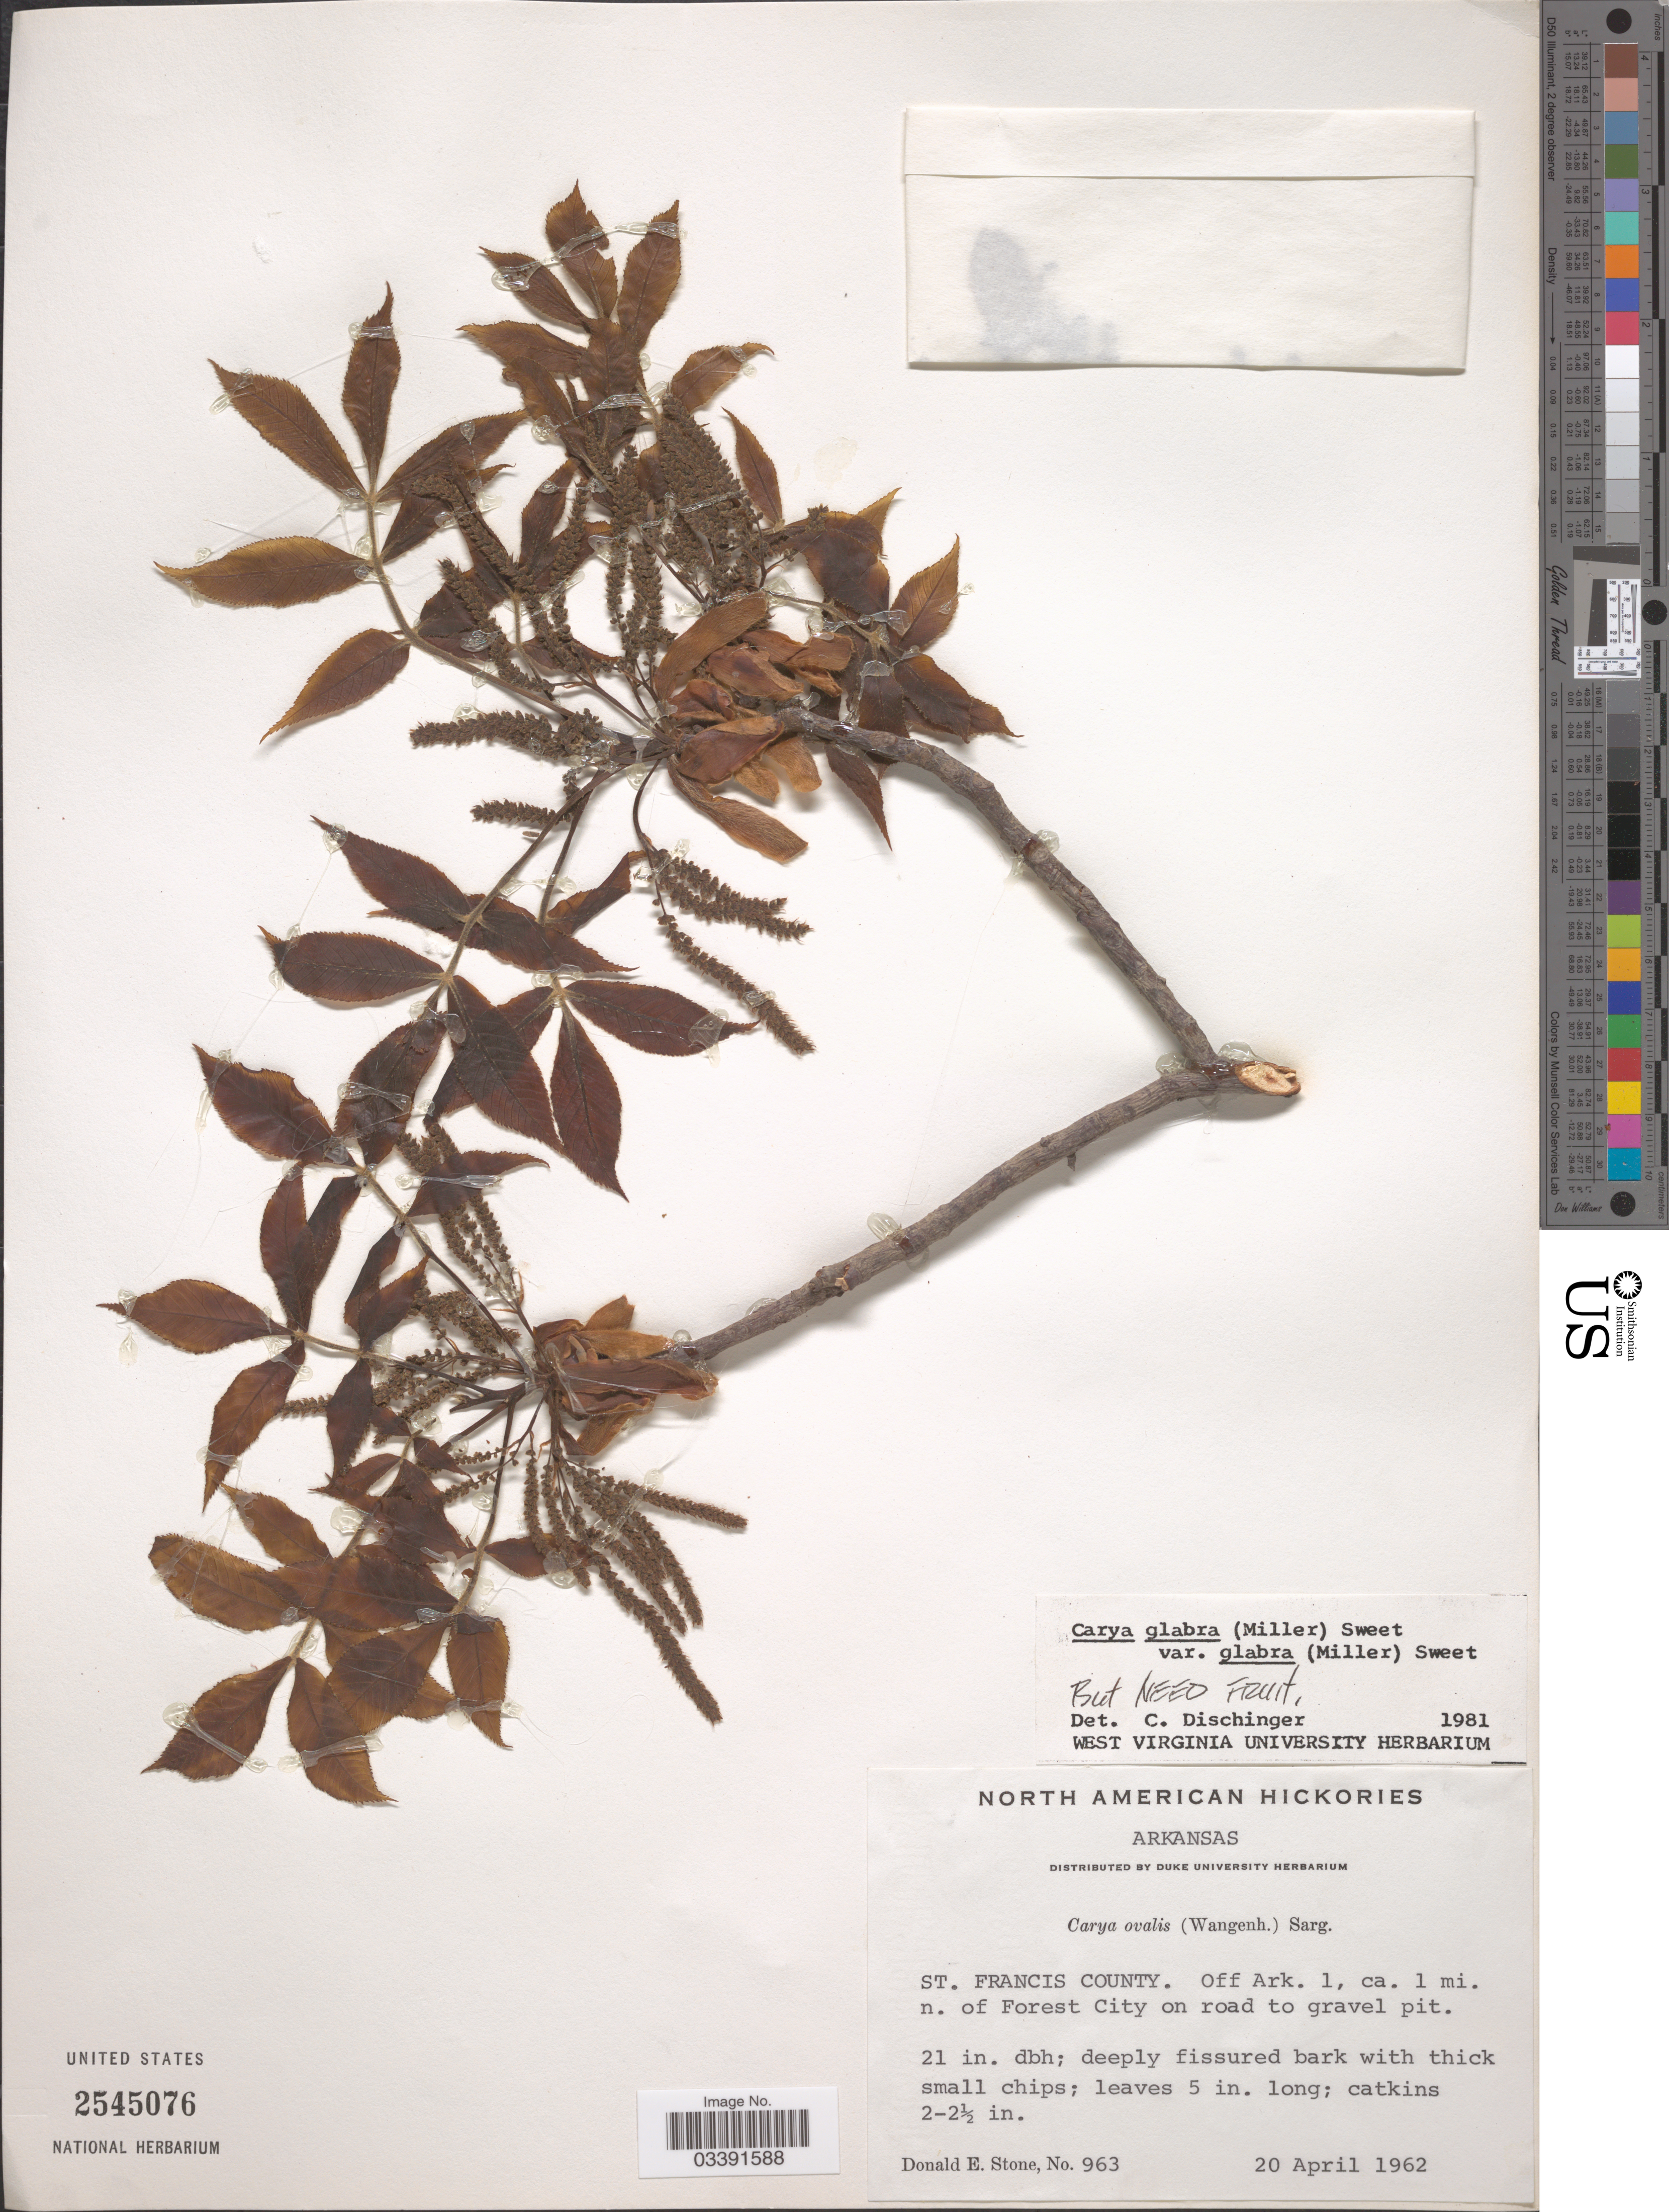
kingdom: Plantae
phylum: Tracheophyta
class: Magnoliopsida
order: Fagales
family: Juglandaceae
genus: Carya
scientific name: Carya glabra var. glabra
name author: (Mill.) Sweet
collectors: D. Stone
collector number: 963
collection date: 1962-04-20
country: United States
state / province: Arkansas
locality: St. Francis County. Off Ark. 1, ca. 1 mi. n. of Forest City on road to gravel pit.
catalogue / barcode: US 2545076